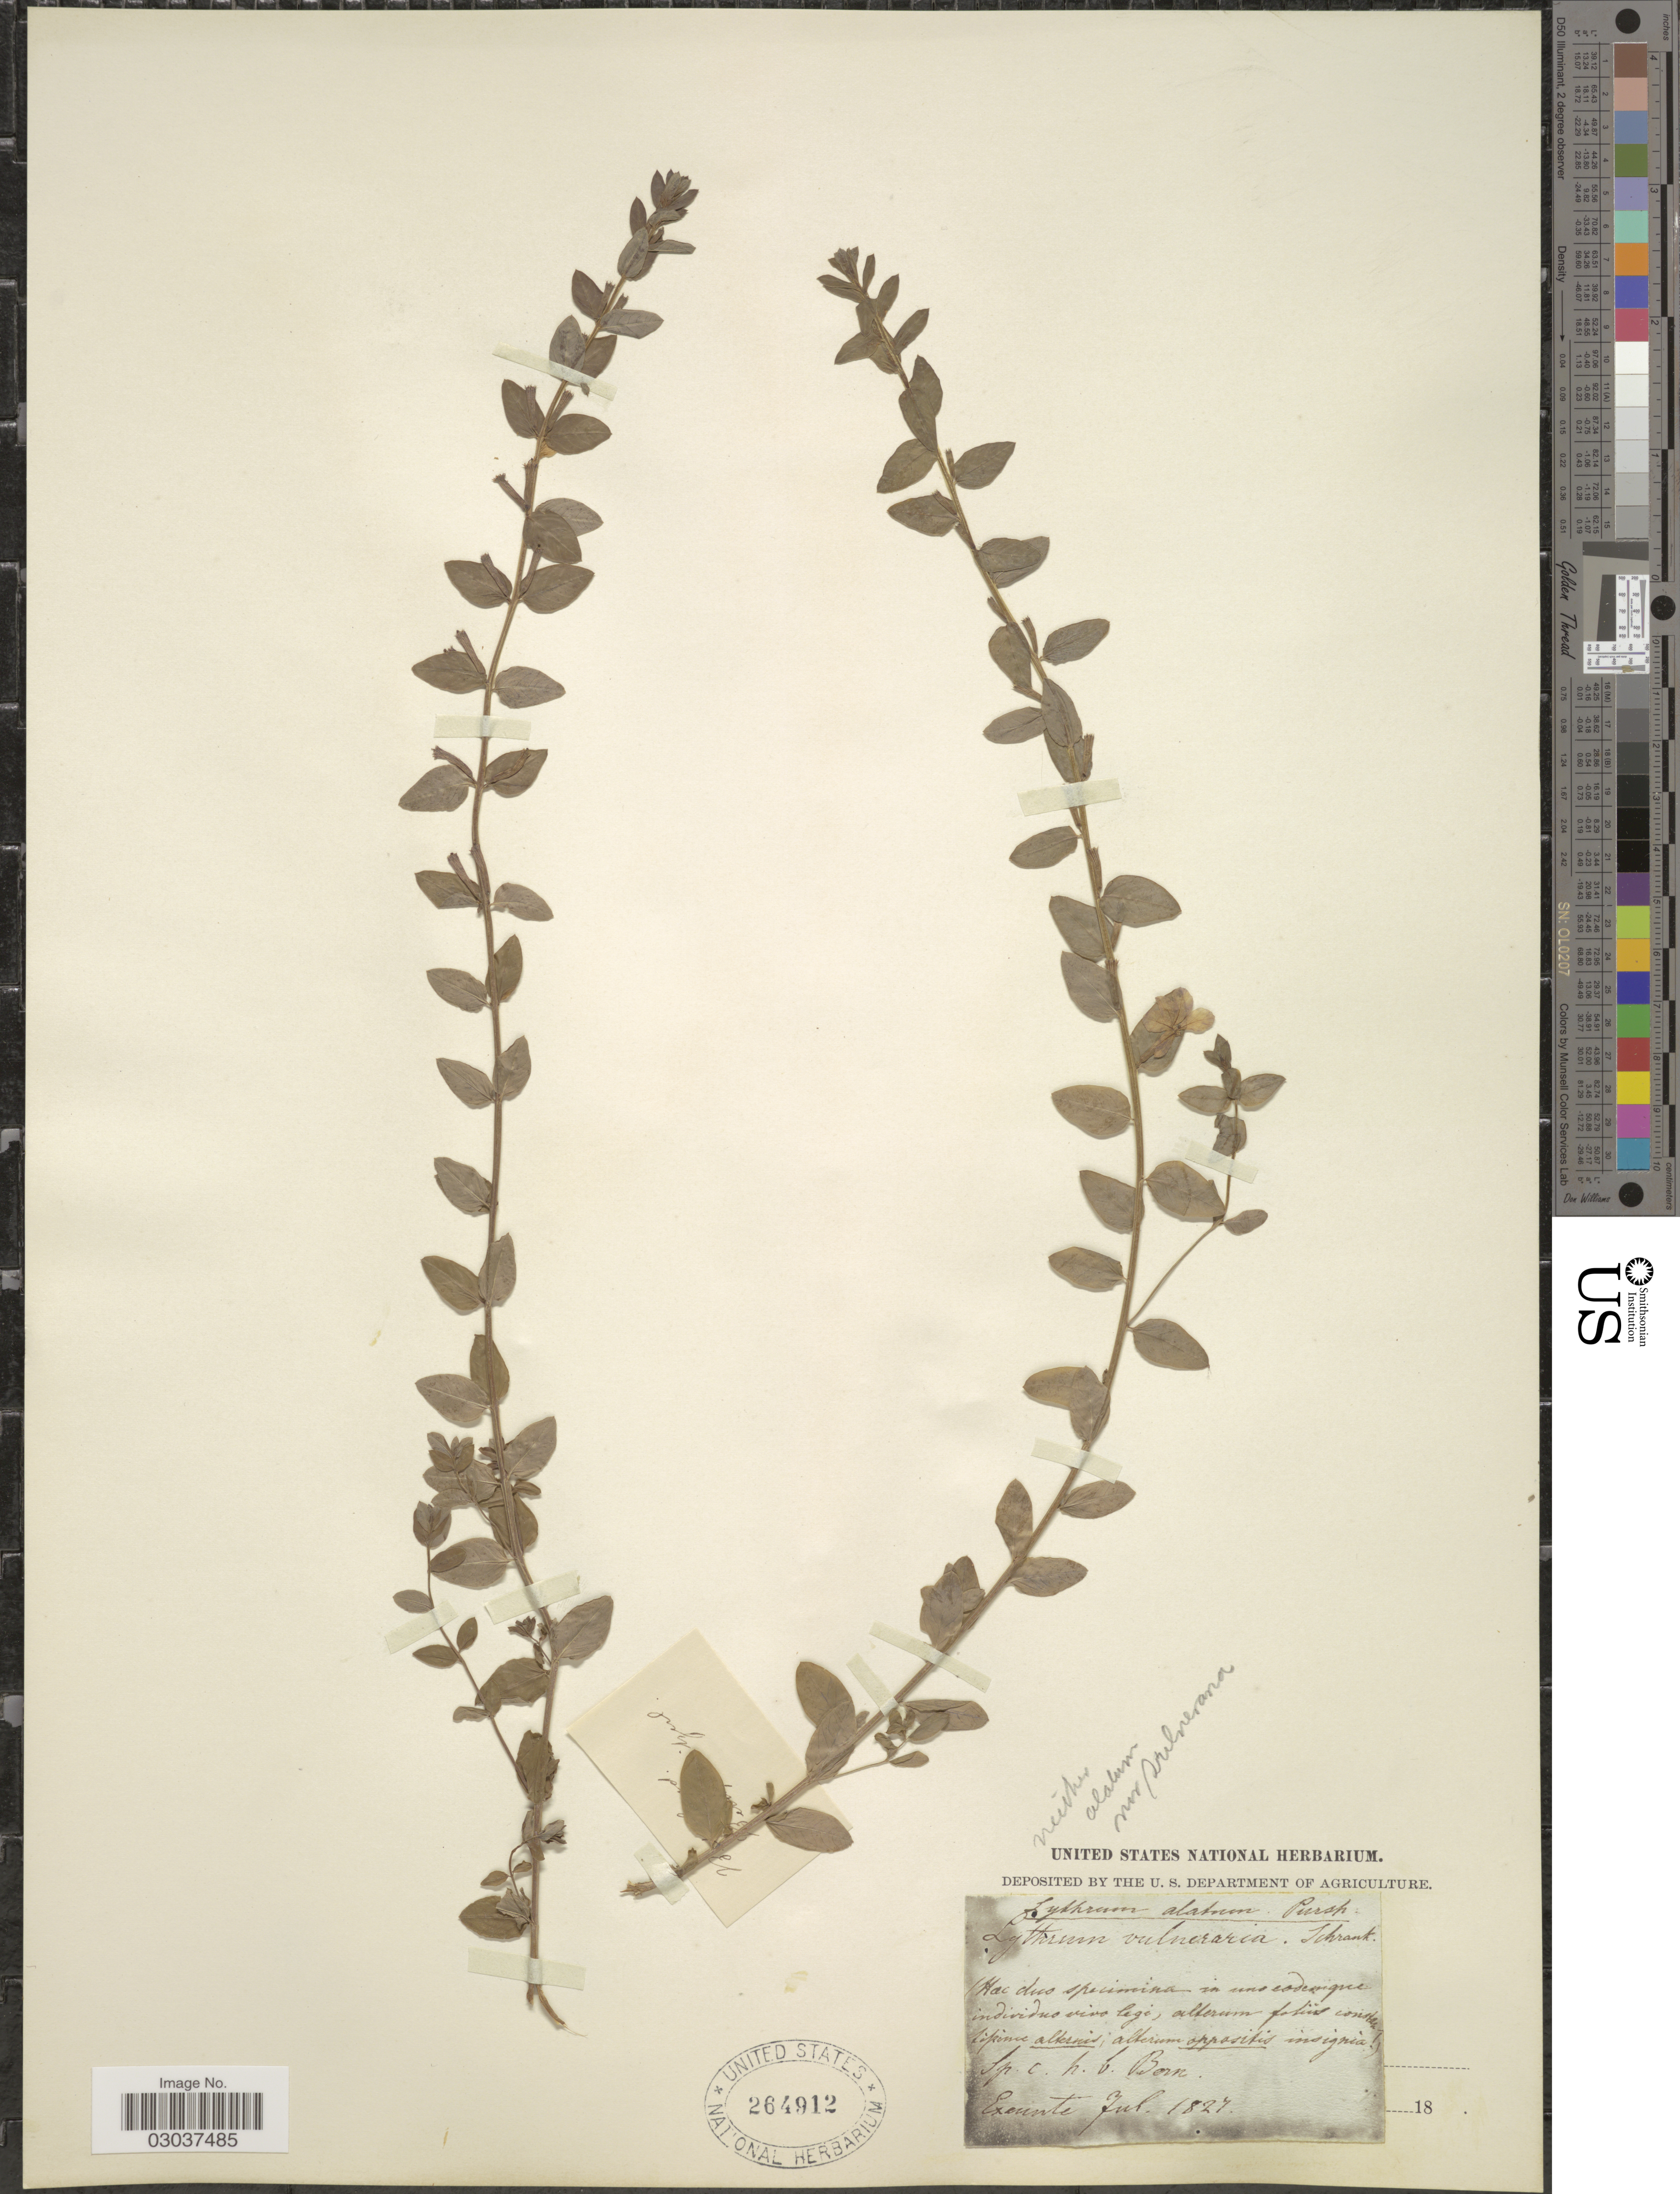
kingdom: Plantae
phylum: Tracheophyta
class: Magnoliopsida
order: Myrtales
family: Lythraceae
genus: Lythrum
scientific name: Lythrum sp.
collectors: ex herb. United States National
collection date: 1827-07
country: Switzerland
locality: Bern.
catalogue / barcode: US 264912